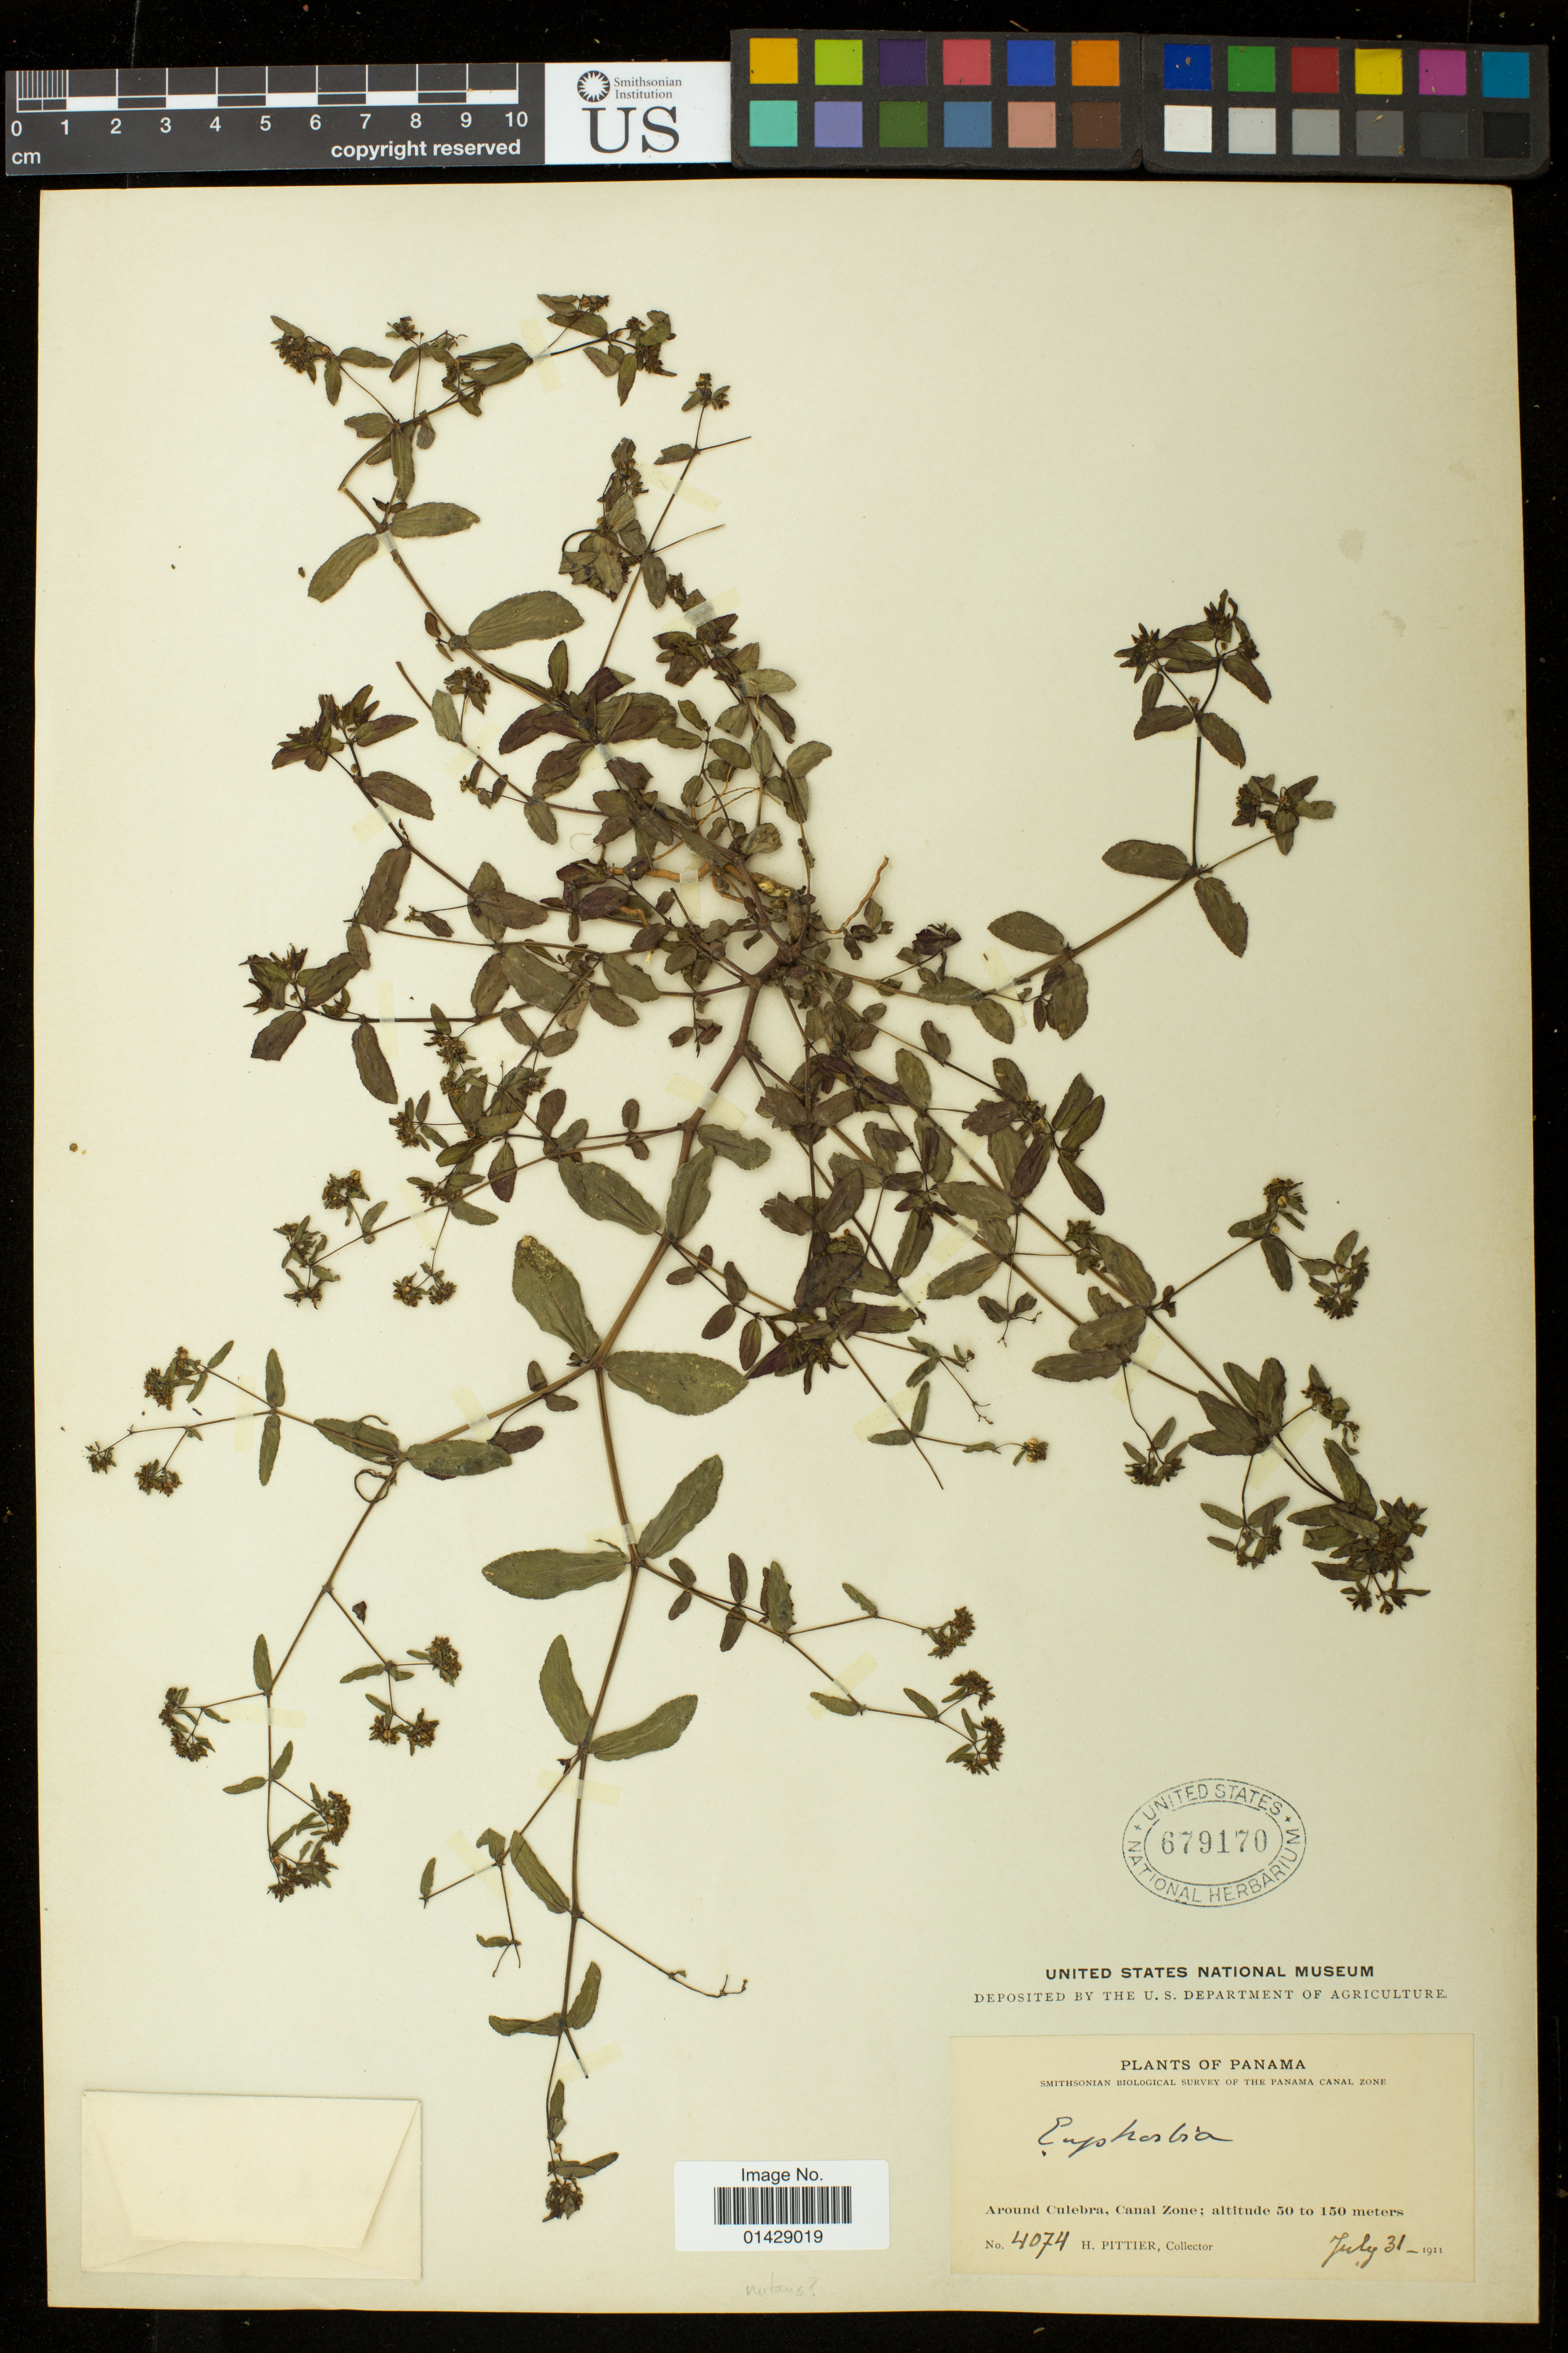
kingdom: Plantae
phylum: Tracheophyta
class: Magnoliopsida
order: Malpighiales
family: Euphorbiaceae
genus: Euphorbia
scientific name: Euphorbia hyssopifolia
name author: L.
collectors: H. F. Pittier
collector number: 4074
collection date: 1911-07-31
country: Panama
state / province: Panamá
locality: Around Culebra, Canal Zone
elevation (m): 50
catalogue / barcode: US 679170